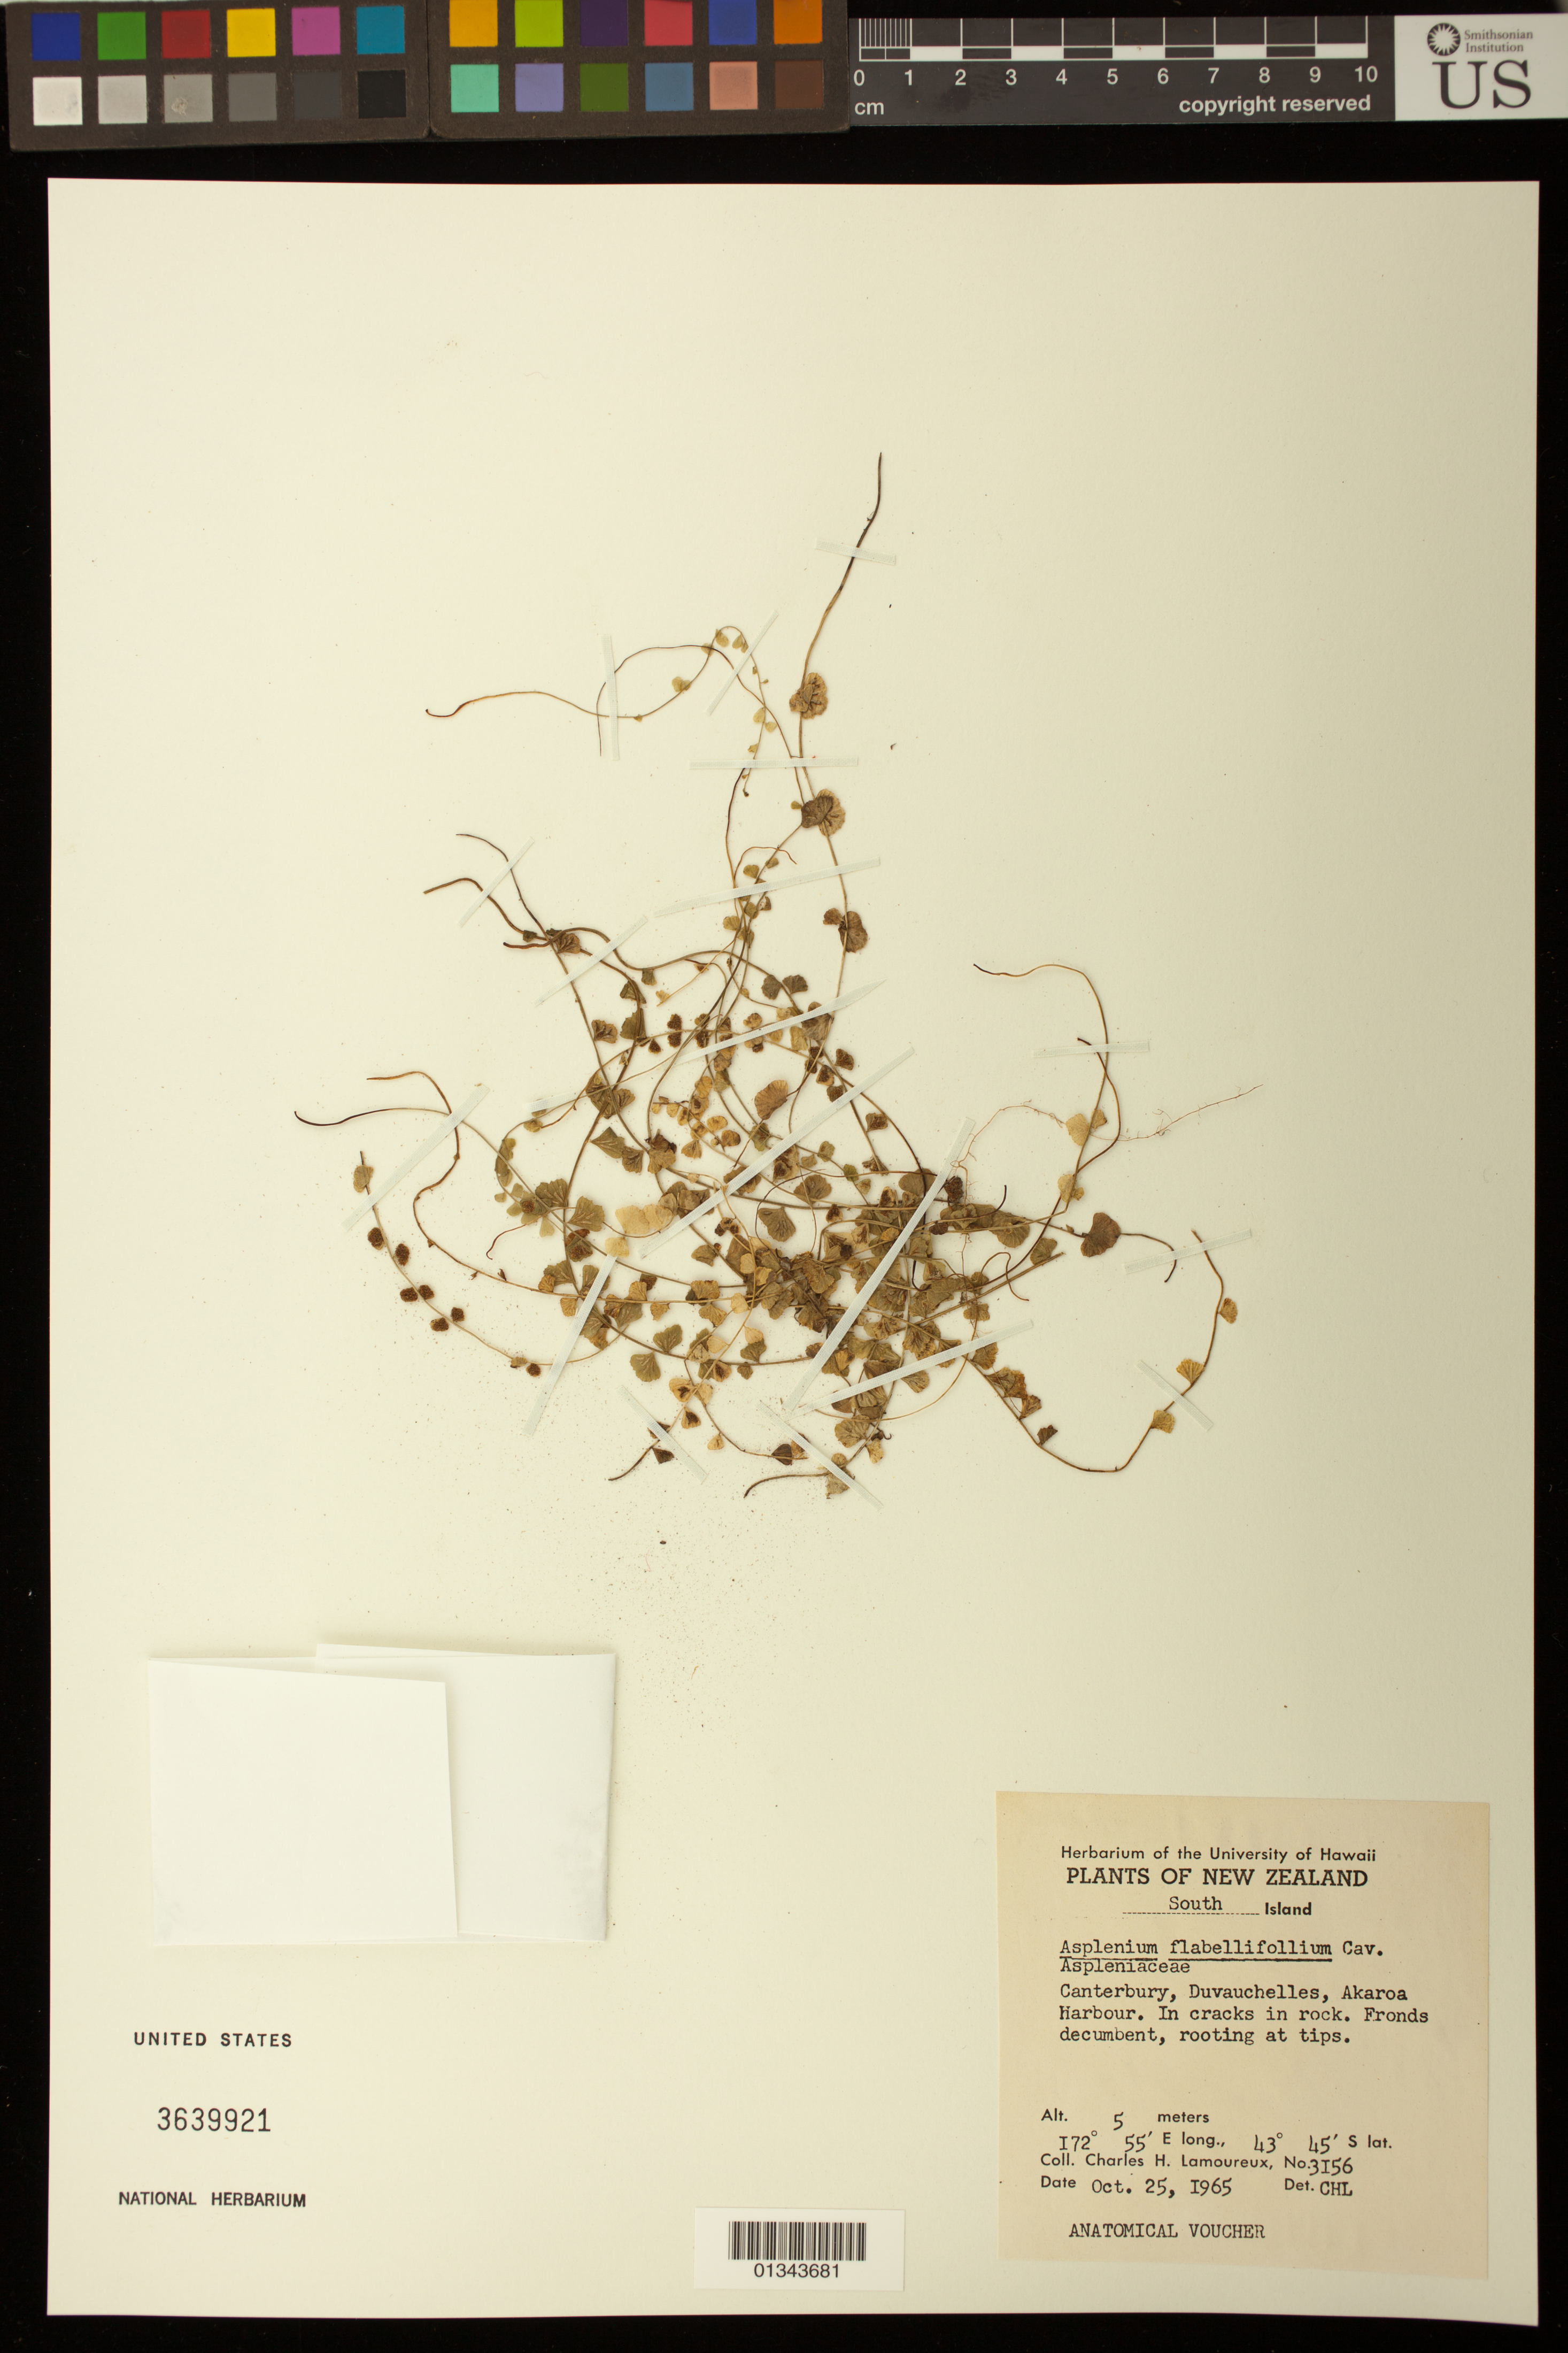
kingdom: Plantae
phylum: Tracheophyta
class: Polypodiopsida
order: Polypodiales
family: Aspleniaceae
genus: Asplenium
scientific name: Asplenium flabellifolium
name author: Cav.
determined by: Lamoureux, C. H.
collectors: C. H. Lamoureux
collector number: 3156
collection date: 1965-10-25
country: New Zealand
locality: South Island, Canterbury, Duvauchelles, Akaroa Harbour.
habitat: In cracks in rock.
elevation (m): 5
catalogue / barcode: US 3639921